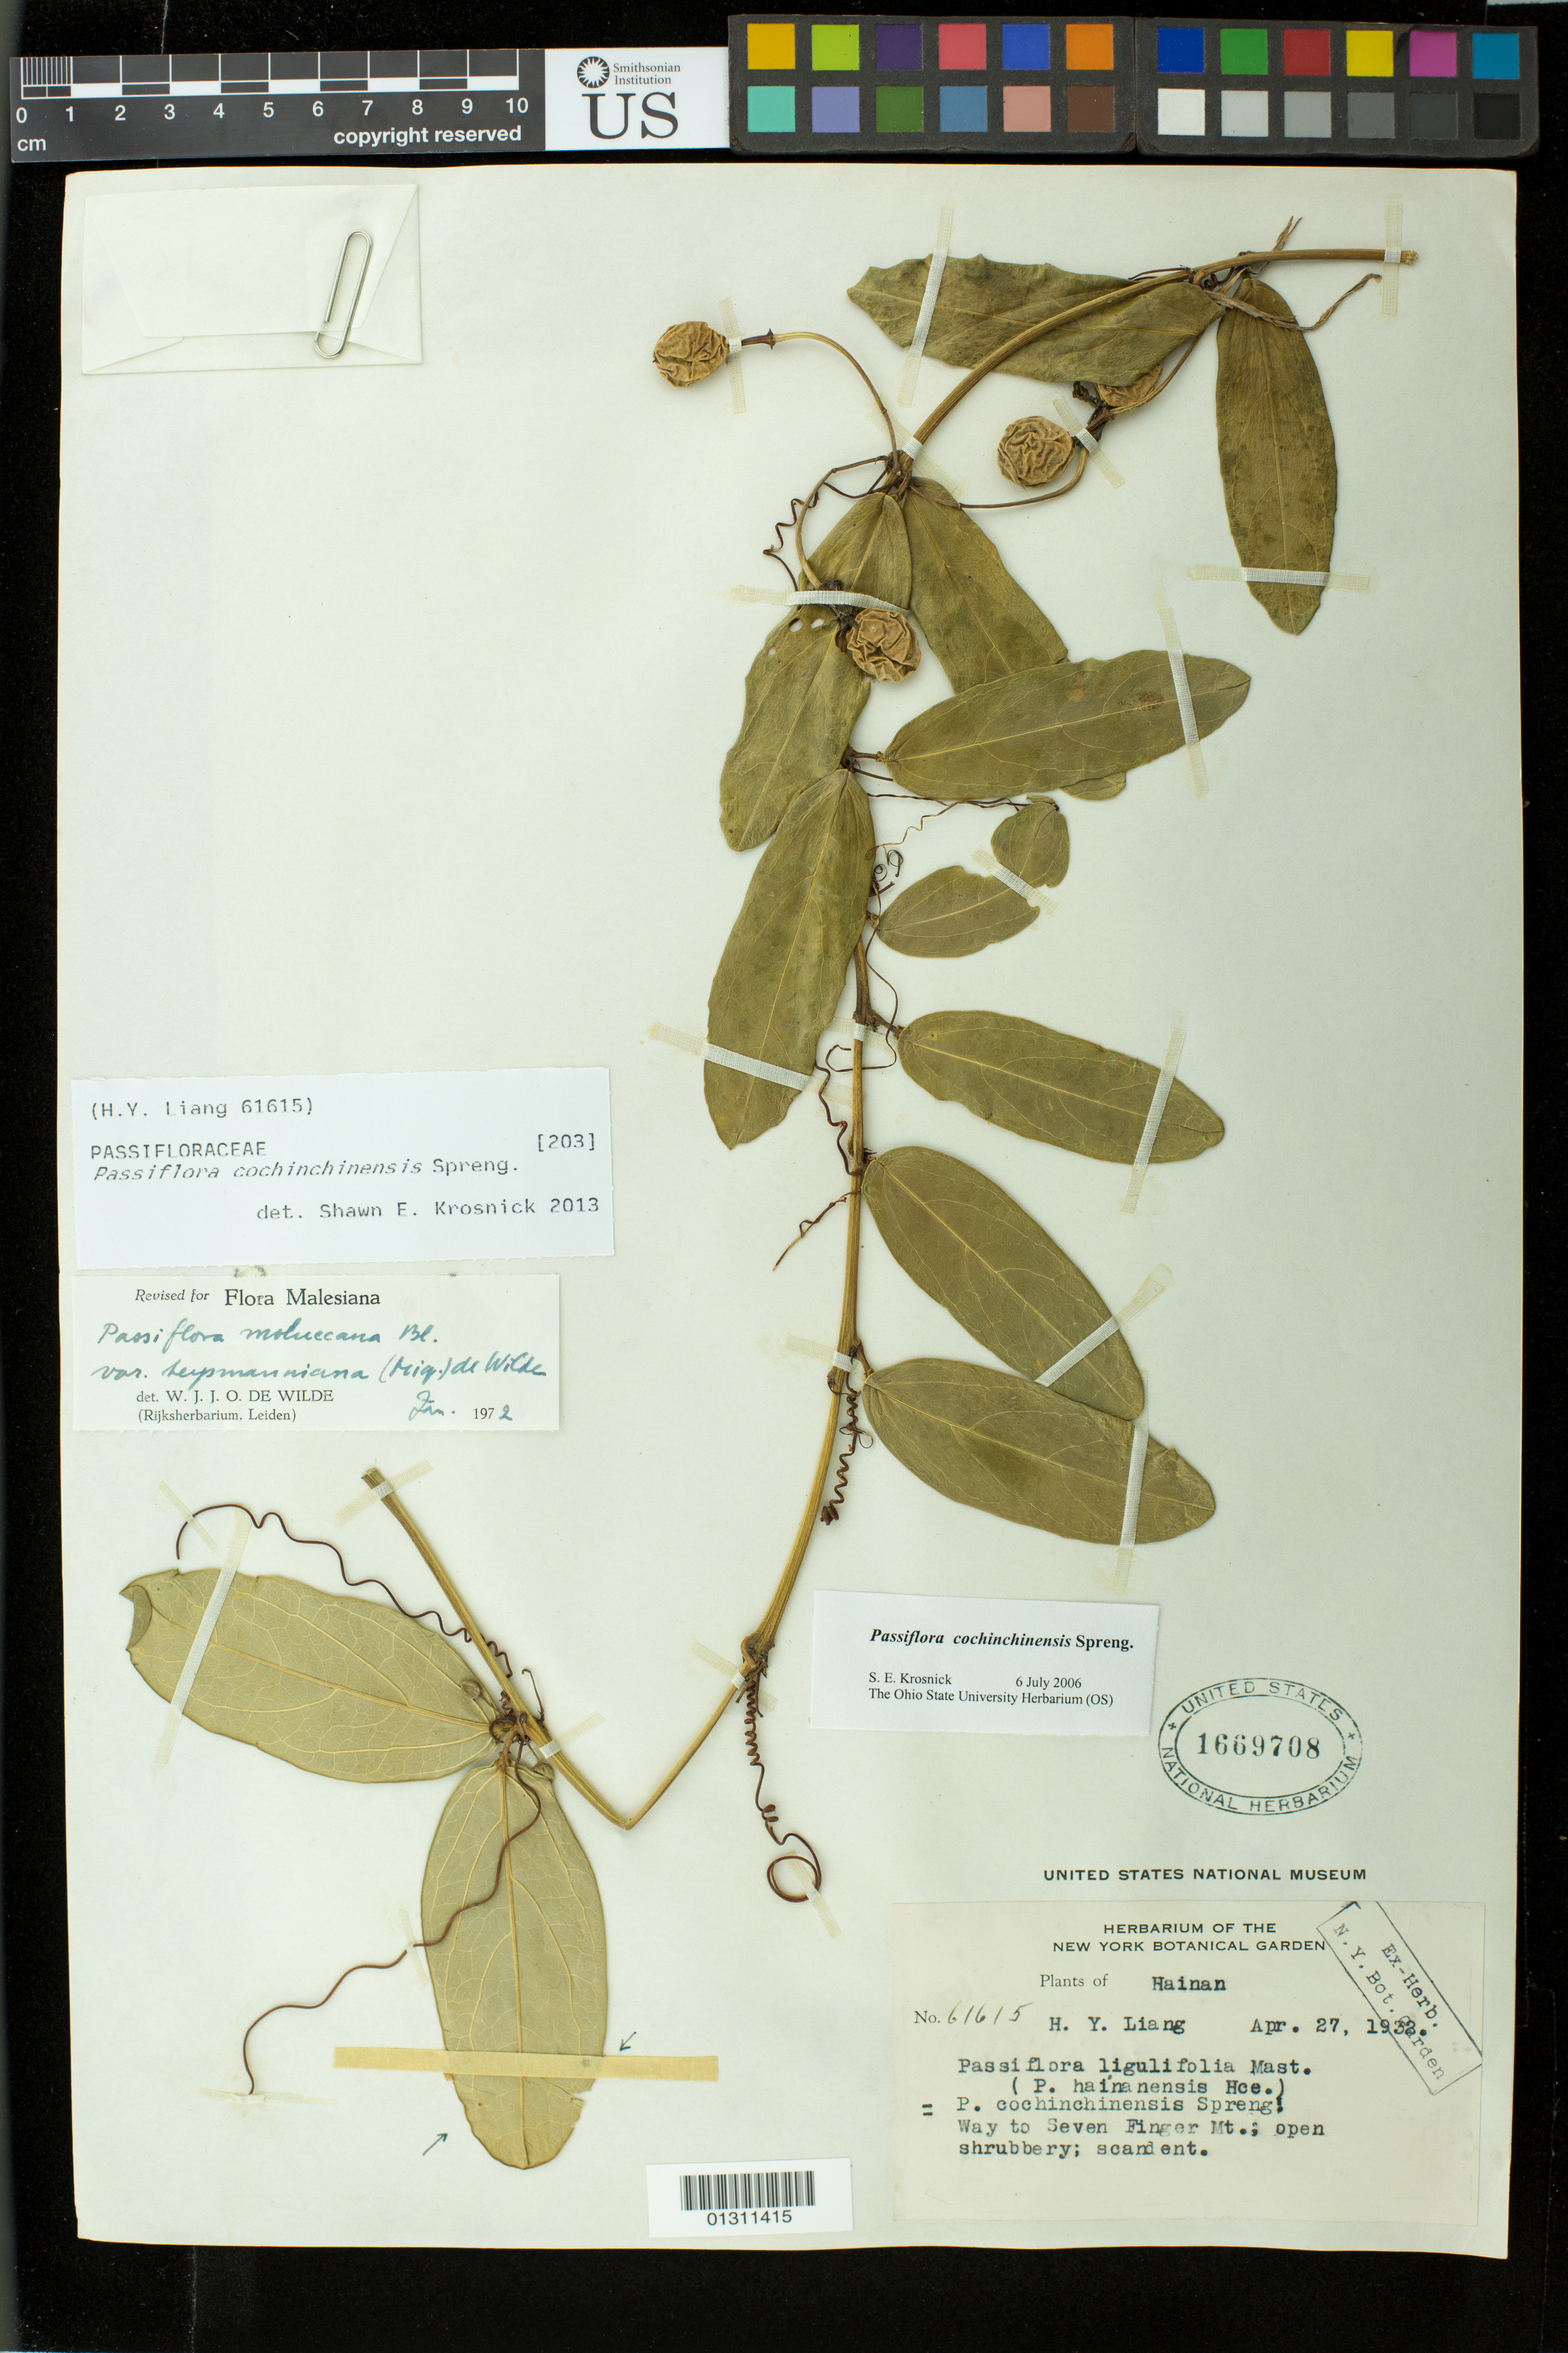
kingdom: Plantae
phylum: Tracheophyta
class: Magnoliopsida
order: Malpighiales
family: Passifloraceae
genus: Passiflora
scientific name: Passiflora cochinchinensis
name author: Spreng.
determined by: Krosnick, S. E., (OS), Ohio State University Herbarium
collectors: H. Y. Liang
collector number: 61615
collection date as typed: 27 Apr 1932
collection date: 1932-04-27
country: China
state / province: Hainan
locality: Way to Seven Finger Mt.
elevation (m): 914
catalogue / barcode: US 1669708